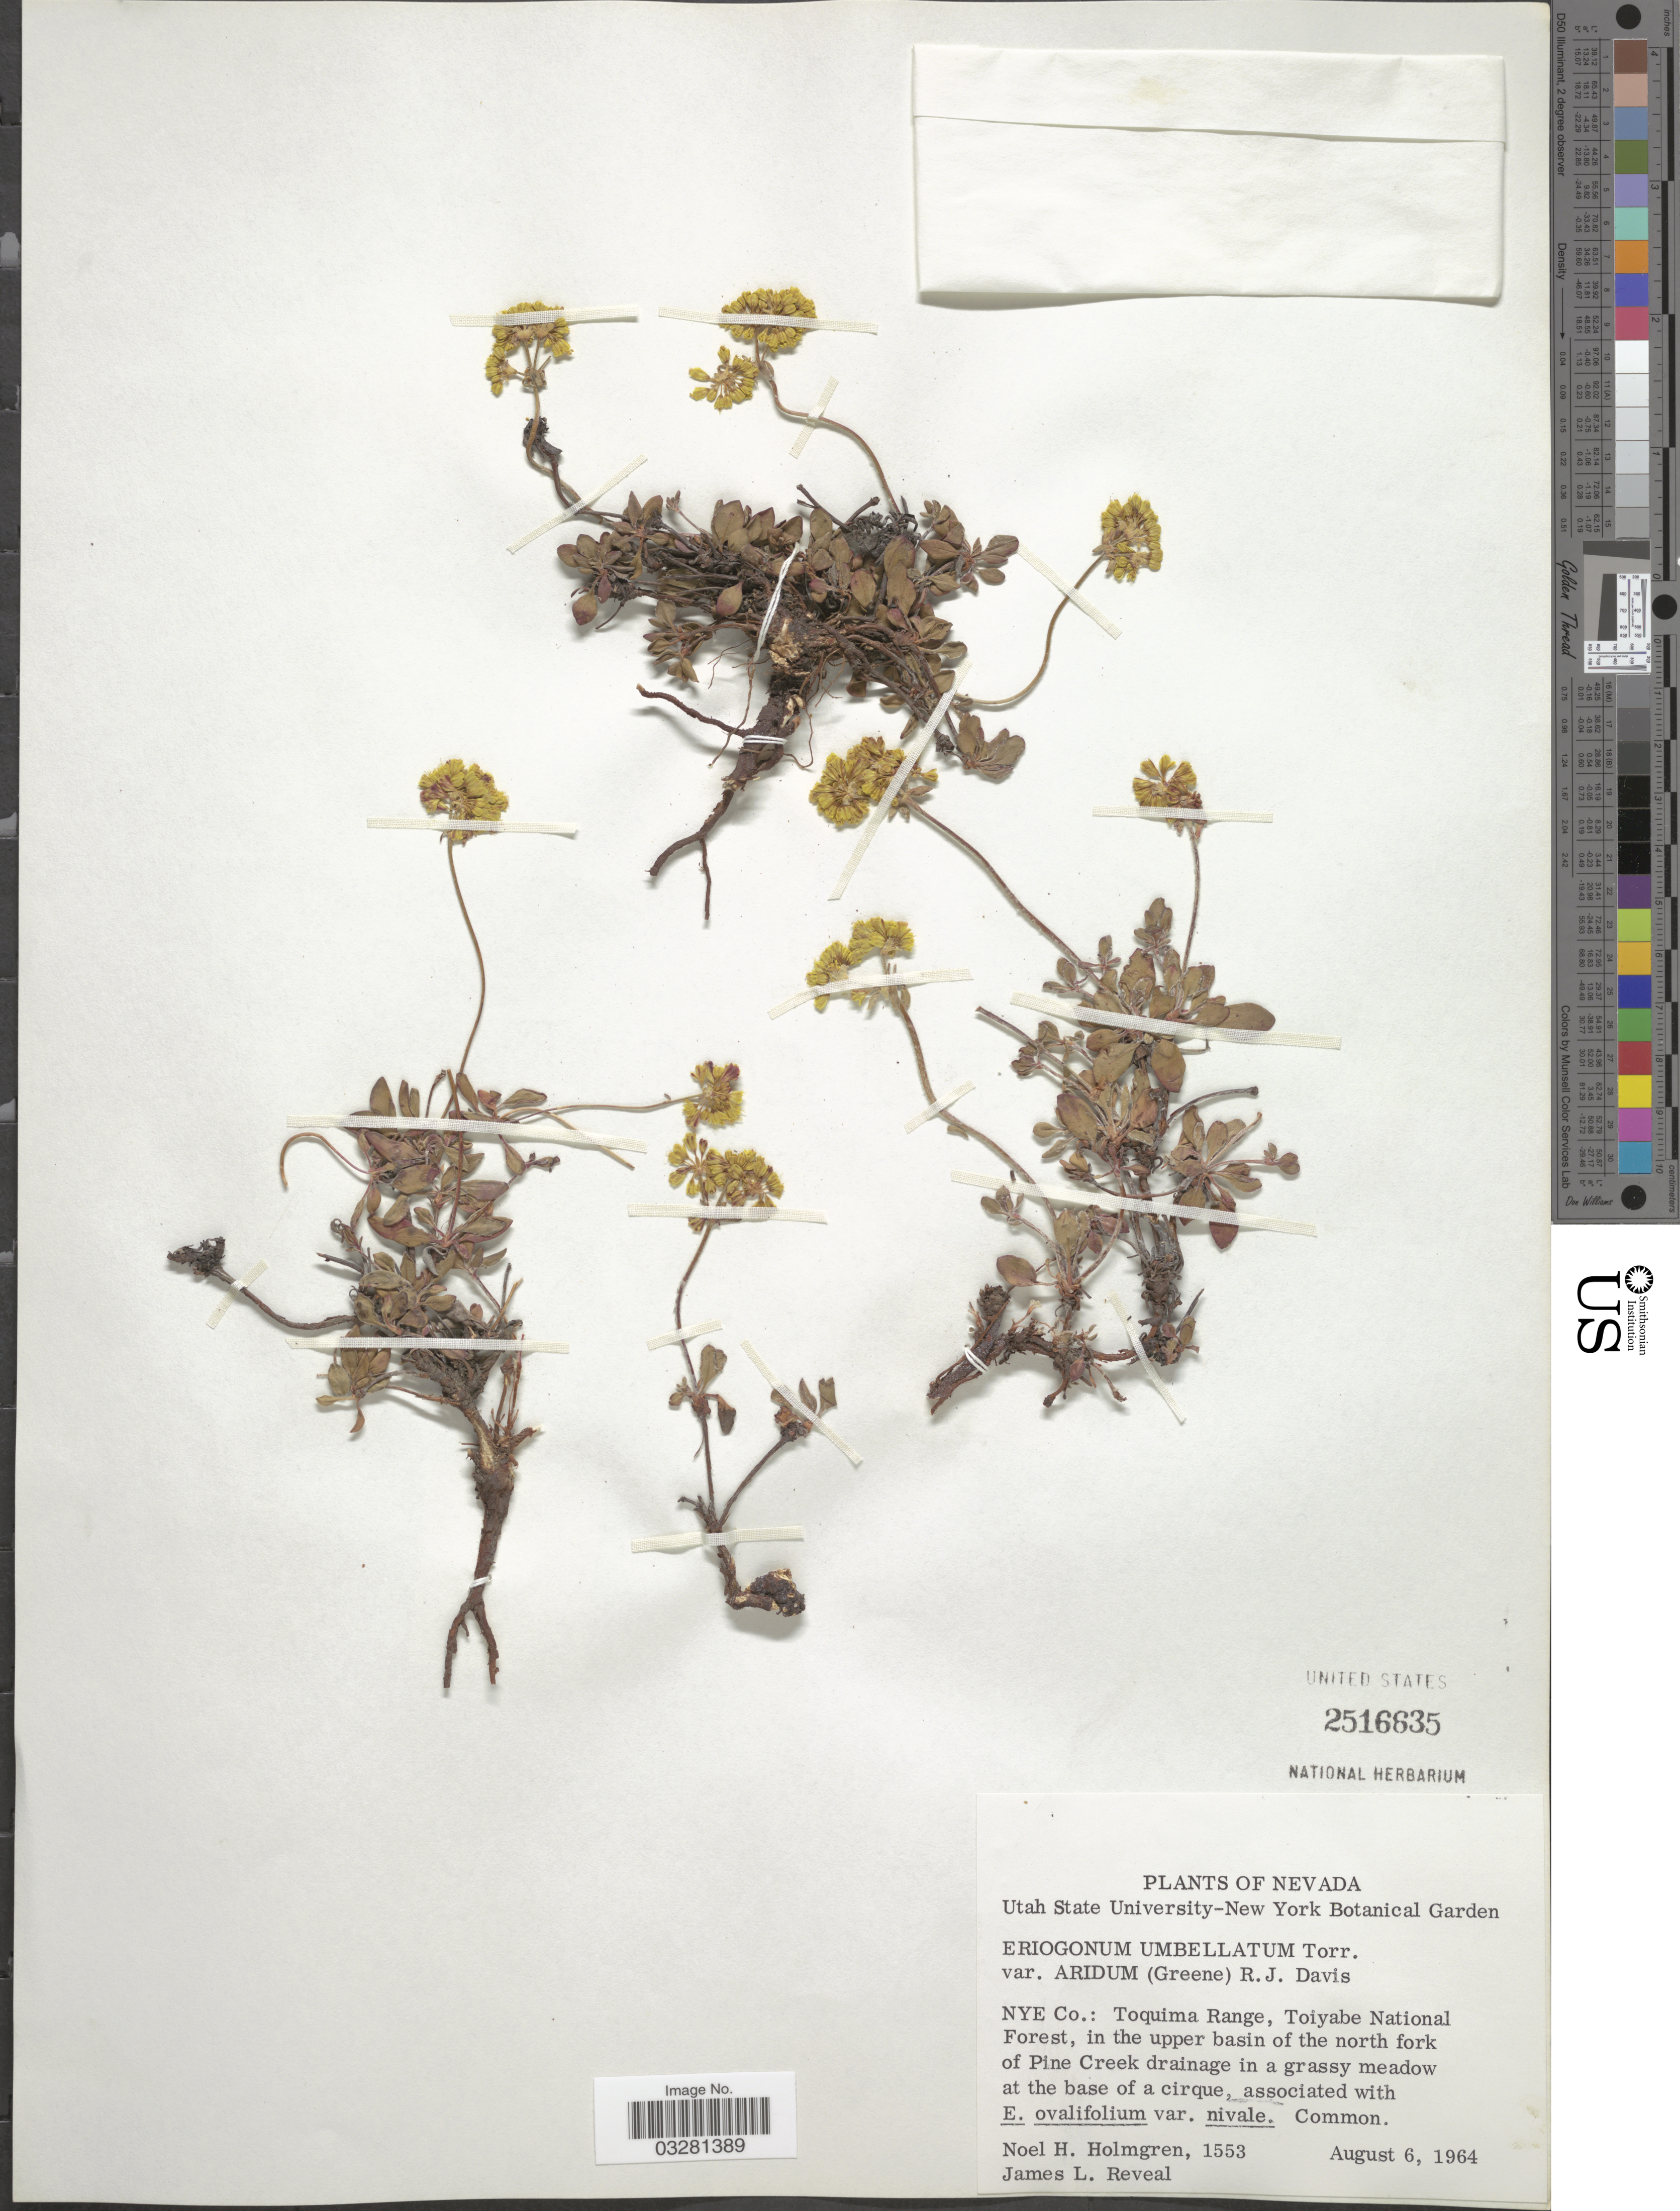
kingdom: Plantae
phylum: Tracheophyta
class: Magnoliopsida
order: Caryophyllales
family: Polygonaceae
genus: Eriogonum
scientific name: Eriogonum umbellatum var. umbellatum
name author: Torr.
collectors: N. H. Holmgren & J. L. Reveal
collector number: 1553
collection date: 1964-08-06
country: United States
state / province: Nevada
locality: Nye Co.: Toquima Range, Toiyabe National Forest, in the upper basin of the north fork of Pine Creek drainage.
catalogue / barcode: US 2516635